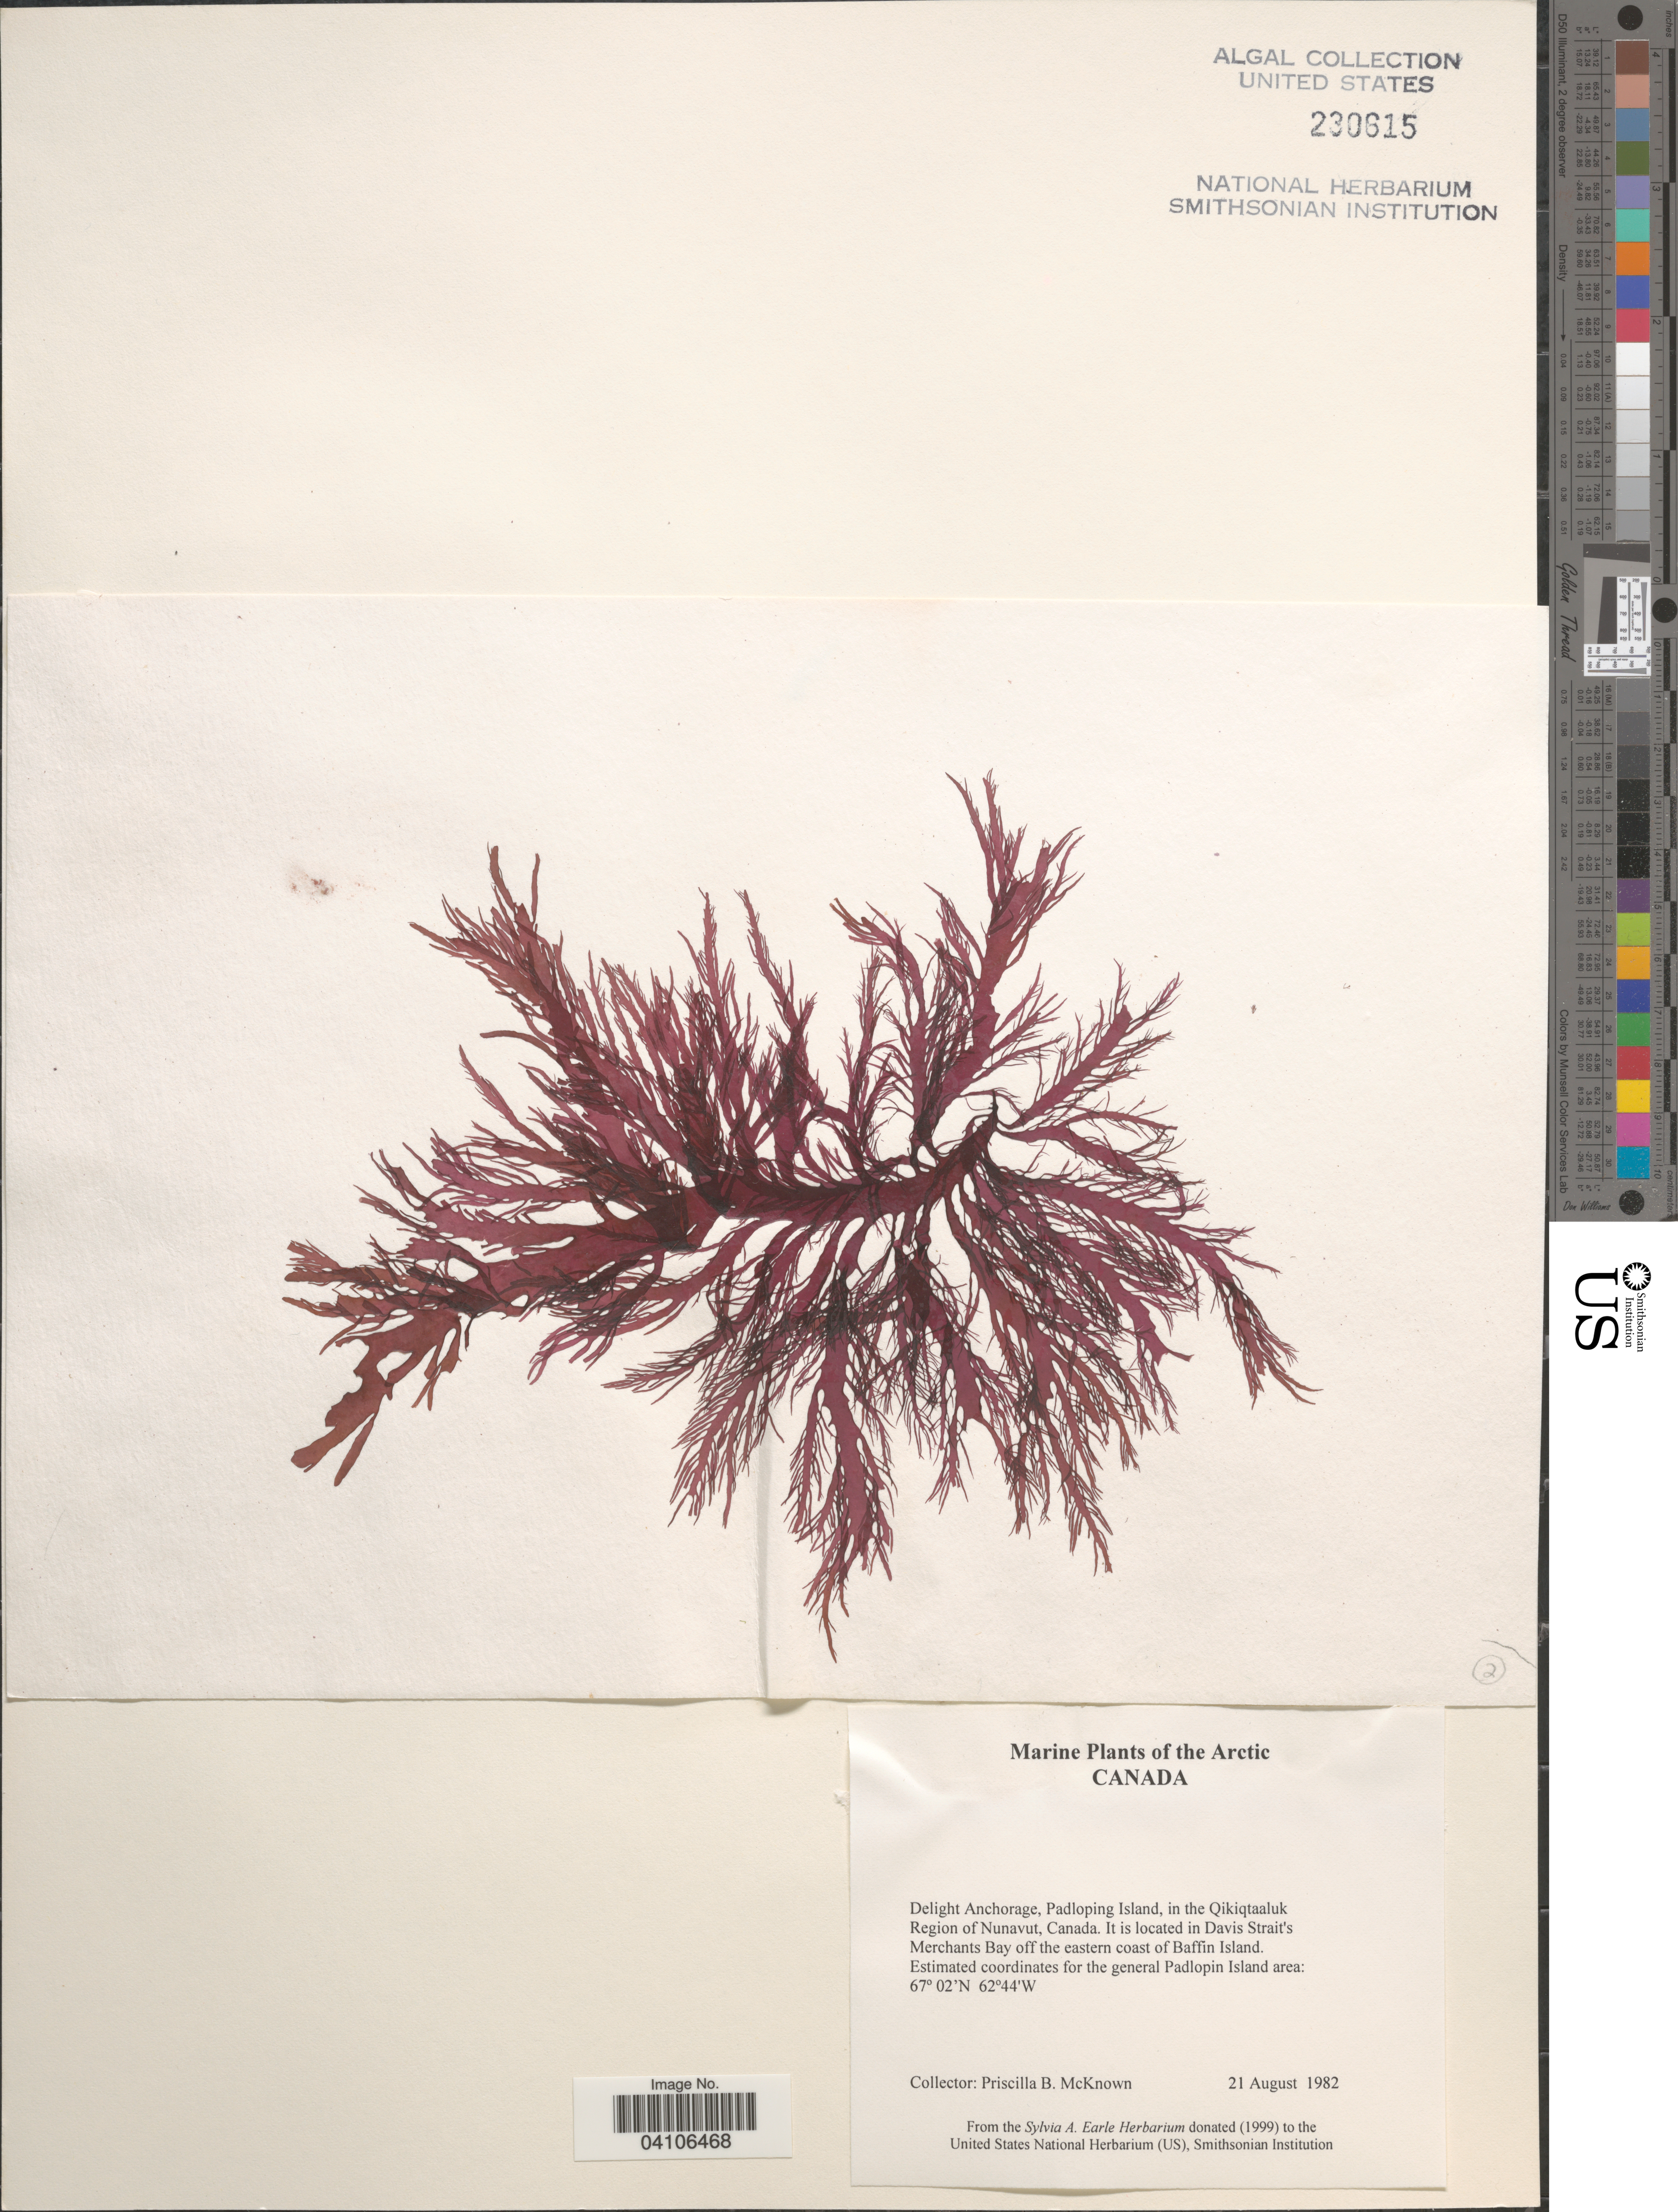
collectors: P. McKnown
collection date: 1982-08-21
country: Canada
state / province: Nunavut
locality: The Arctic Canada. Delight Anchorage, Padloping Island, in the Qikiqtaaluk Region of Nunavut. It is located in Davis Strait's Merchants Bay off the eastern coast of Baffin Island.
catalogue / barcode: US 230615